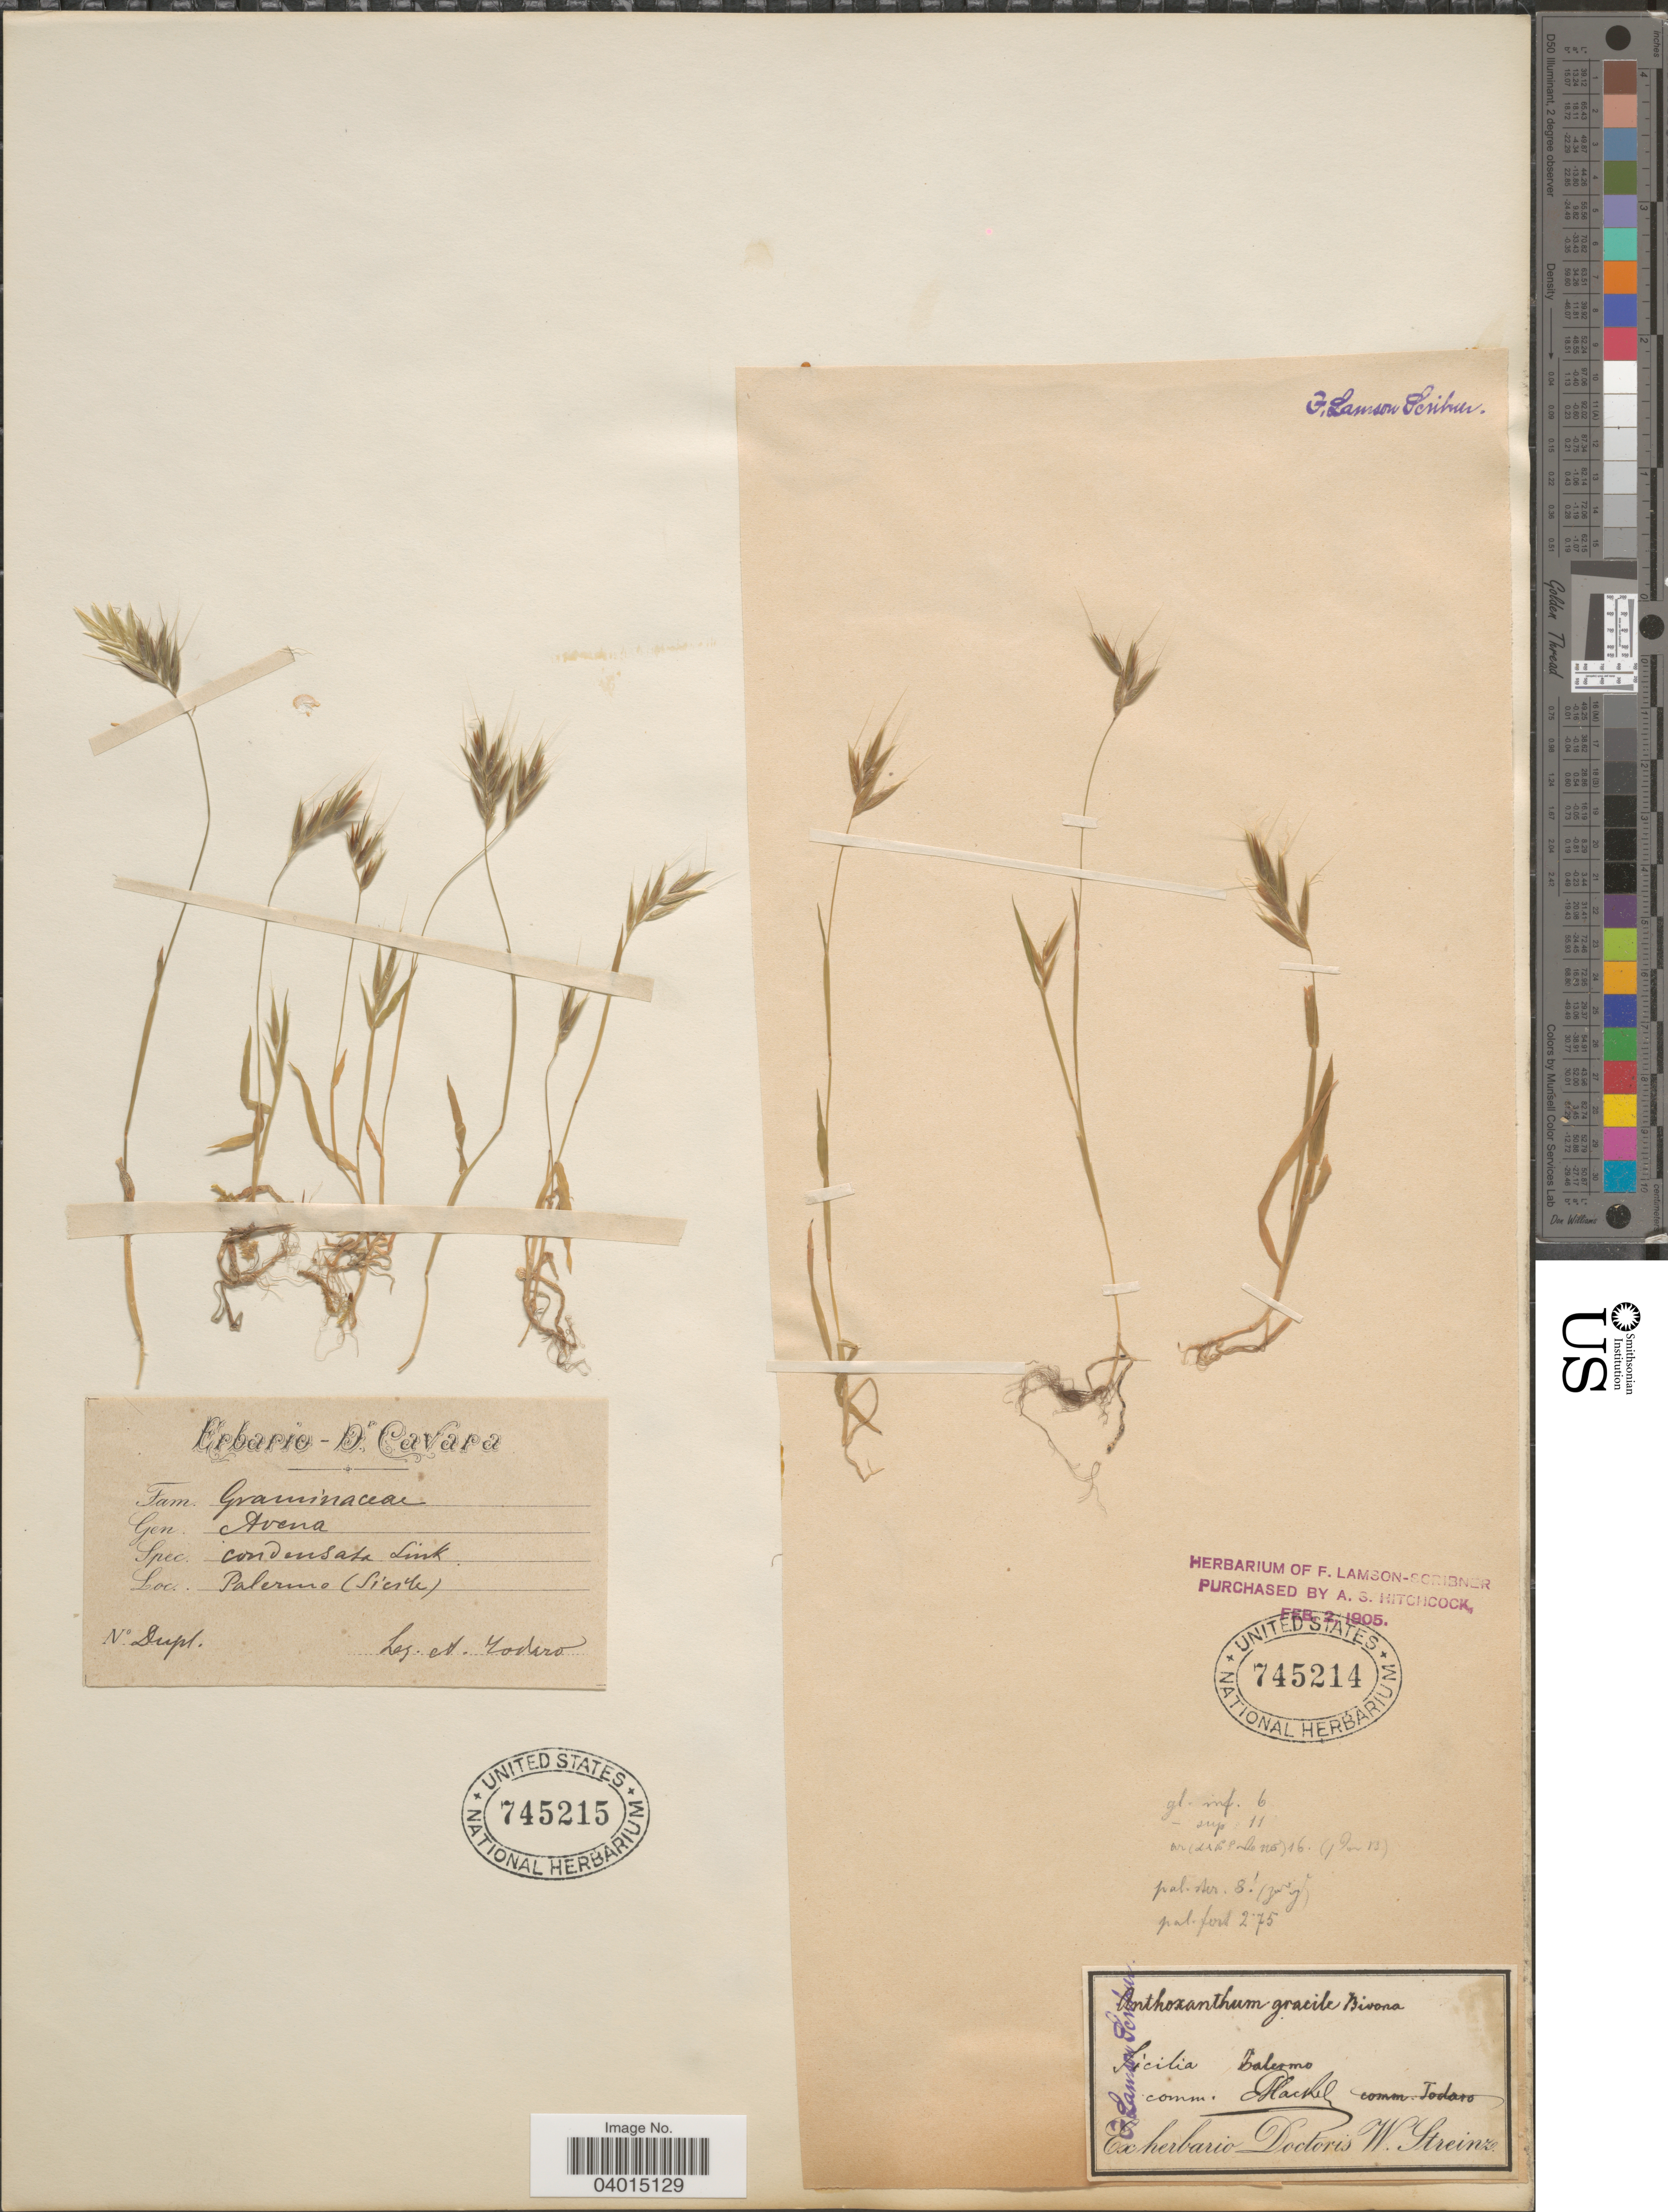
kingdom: Plantae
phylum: Tracheophyta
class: Liliopsida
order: Poales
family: Poaceae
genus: Anthoxanthum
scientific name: Anthoxanthum gracile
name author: Biv.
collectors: Todaro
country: Italy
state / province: Siciliana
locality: Palermo (Sicile).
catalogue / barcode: US 745215